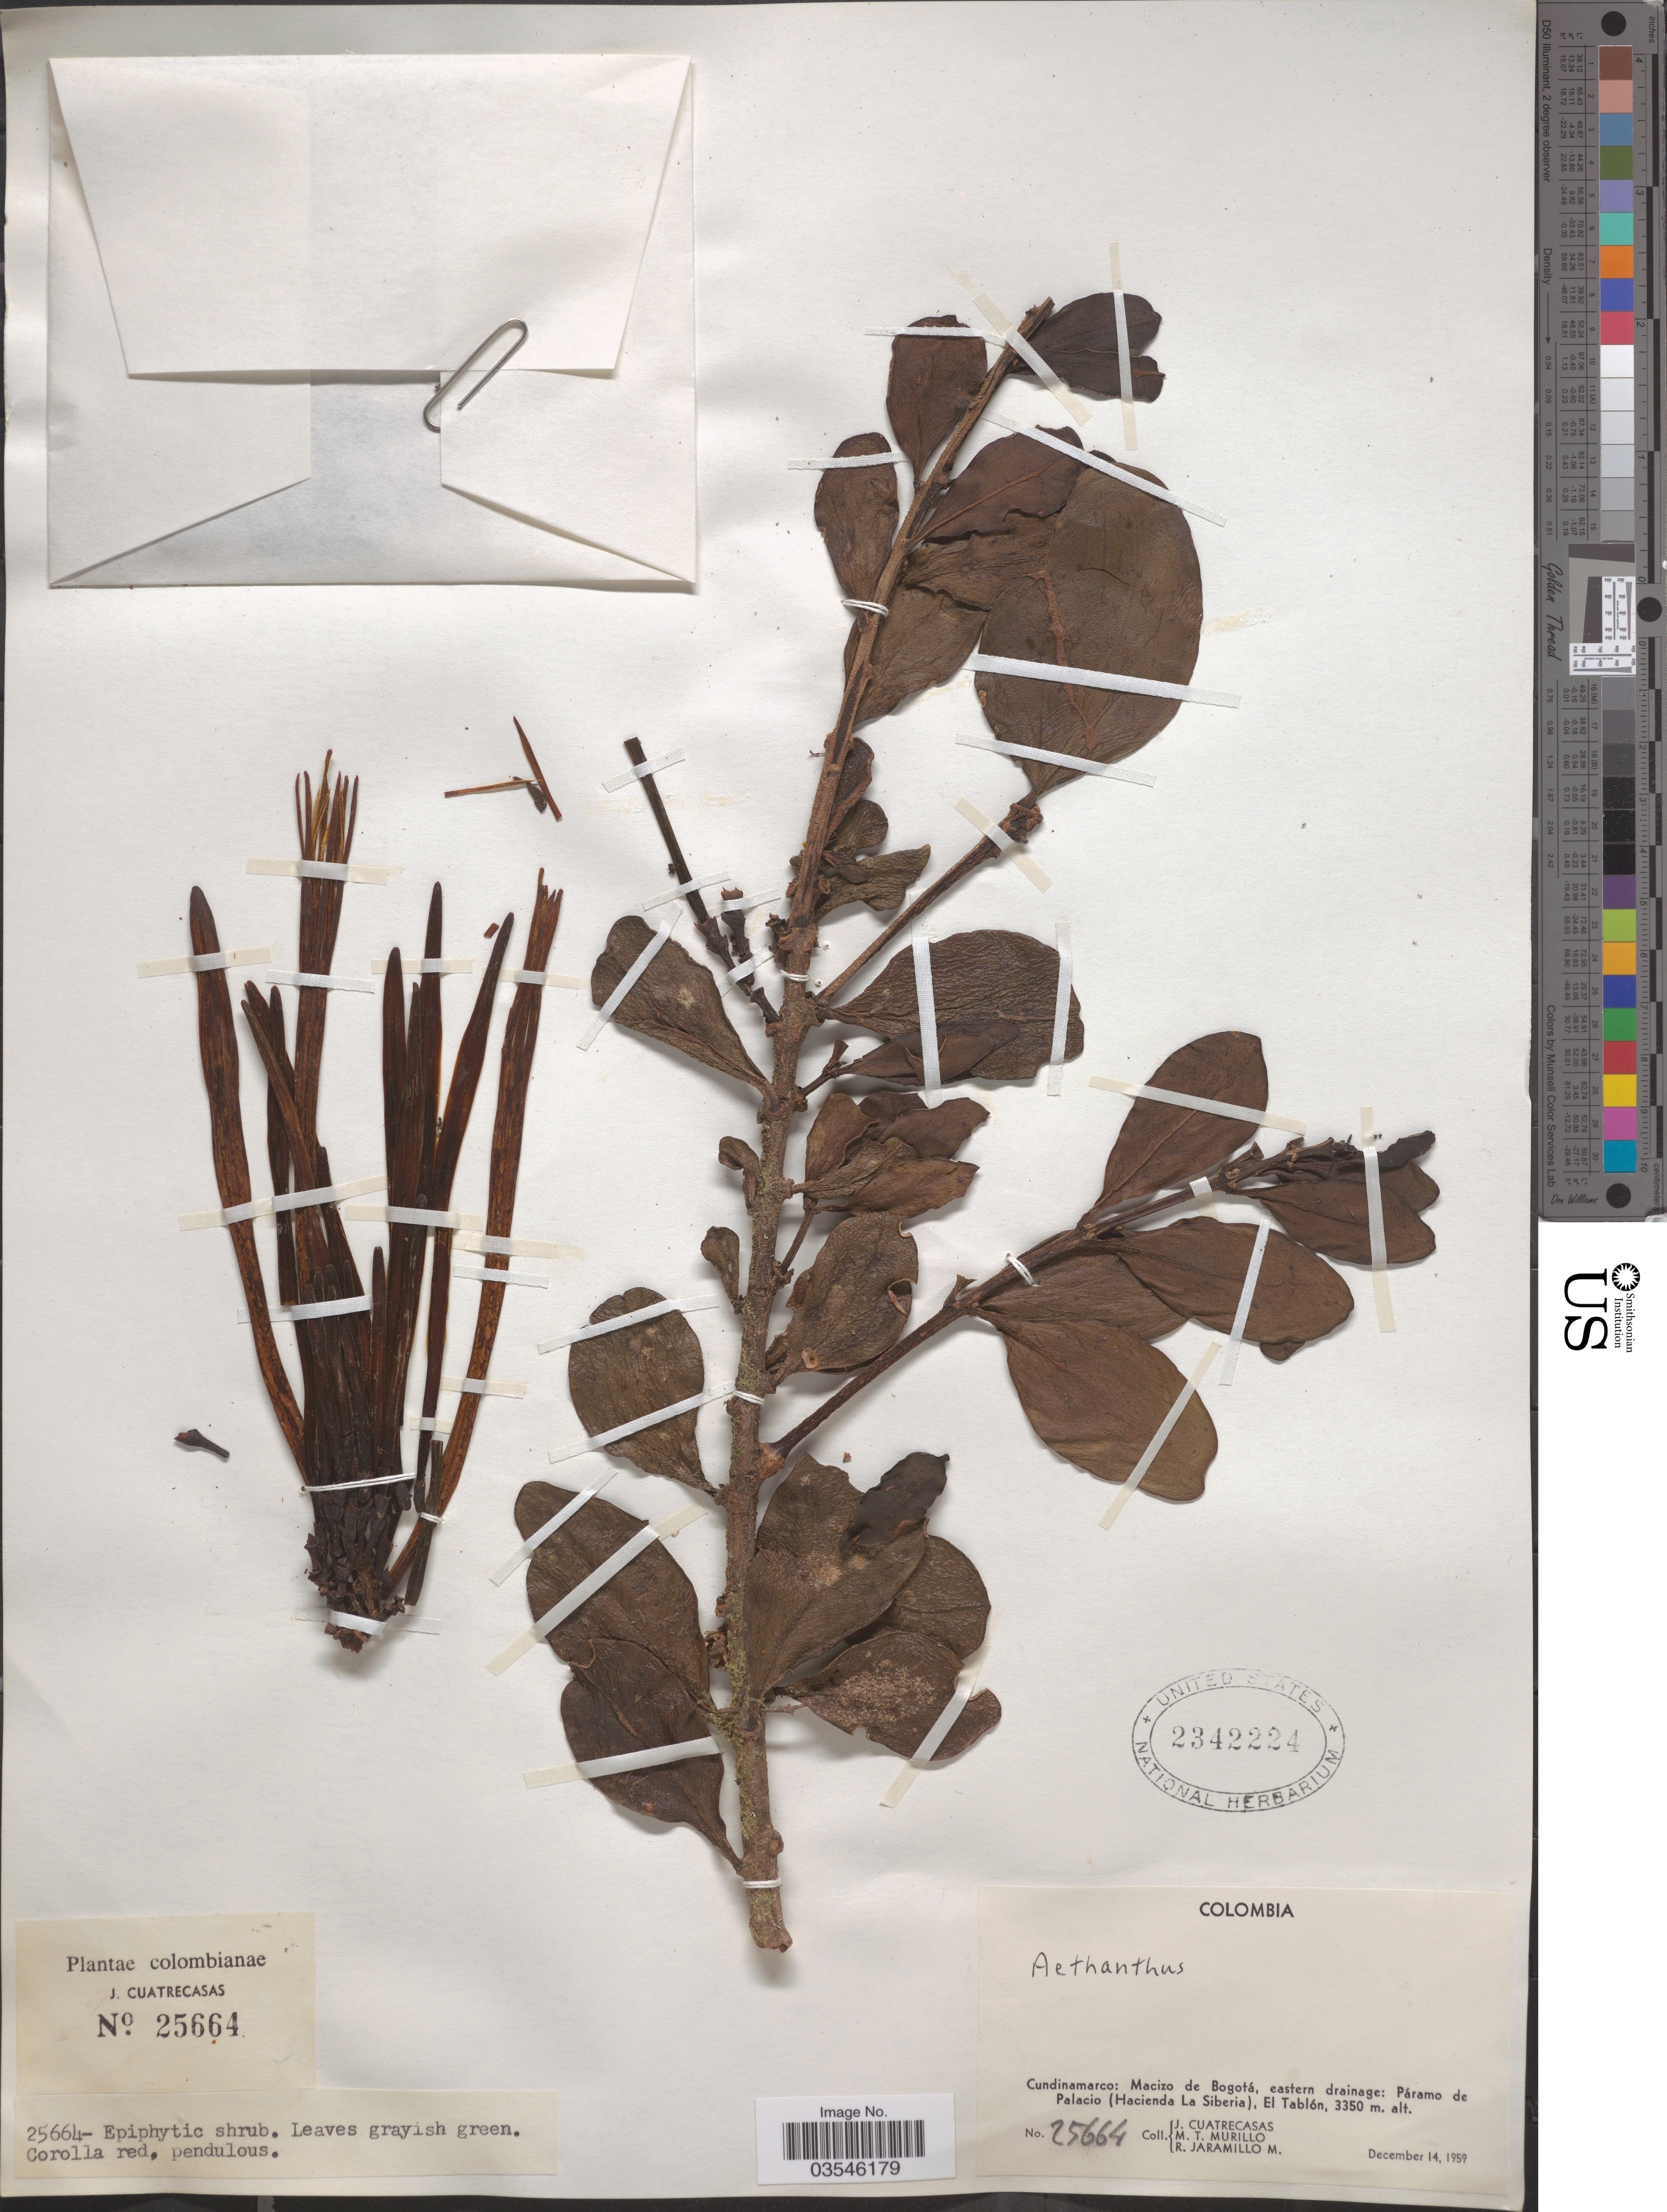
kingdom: Plantae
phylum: Tracheophyta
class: Magnoliopsida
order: Santalales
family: Loranthaceae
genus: Aetanthus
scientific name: Aetanthus sp.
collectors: J. Cuatrecasas, M. Murillo & R. Jaramillo M.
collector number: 25664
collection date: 1959-12-14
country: Colombia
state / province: Cundinamarca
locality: Macizo de Bogotá, eastern drainage: Páramo de Palacio (Hacienda La Siberia), El Tablón.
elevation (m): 3350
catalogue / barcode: US 2342224